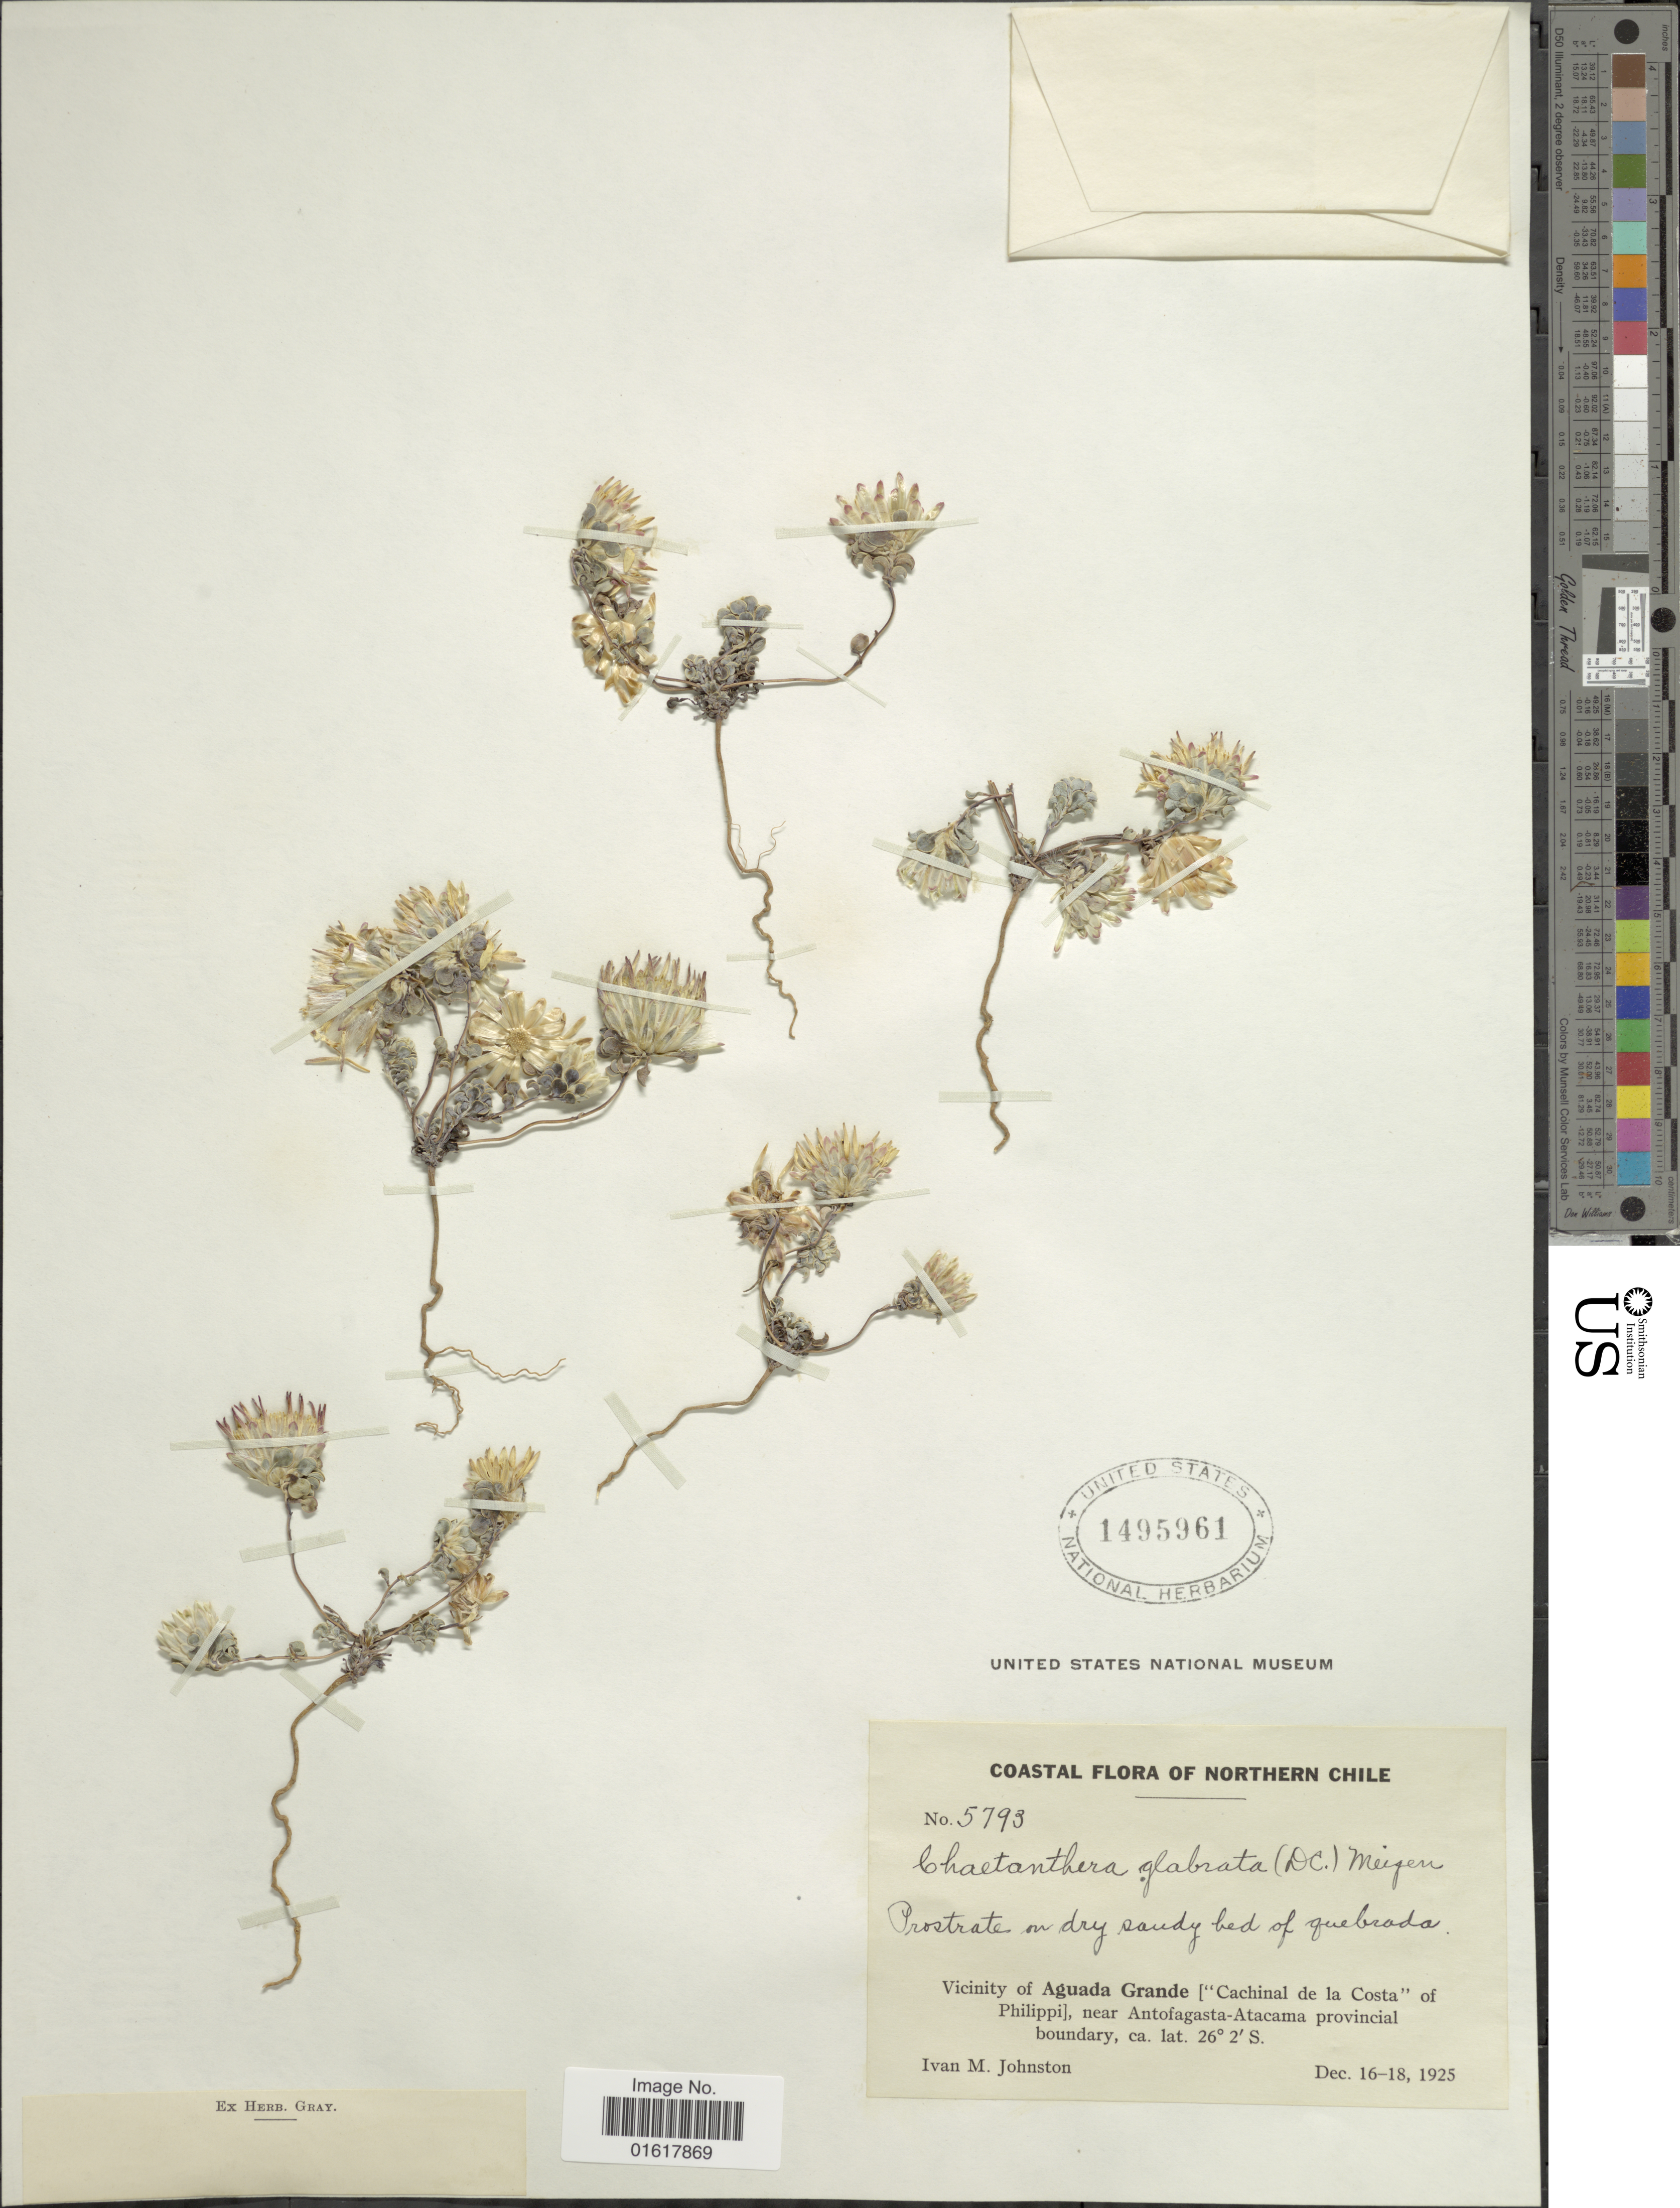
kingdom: Plantae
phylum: Tracheophyta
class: Magnoliopsida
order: Asterales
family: Asteraceae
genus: Chaetanthera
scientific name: Chaetanthera glabrata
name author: (DC.) F. Meigen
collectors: I.M. Johnston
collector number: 5793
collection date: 1925-12-16/1925-12-18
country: Chile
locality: Northern Chile. Vicinity of Aguada Grande ["Cachinal de la Costa" of Philippi], near Antofagasta-Atacama provincial boundary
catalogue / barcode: US 1495961